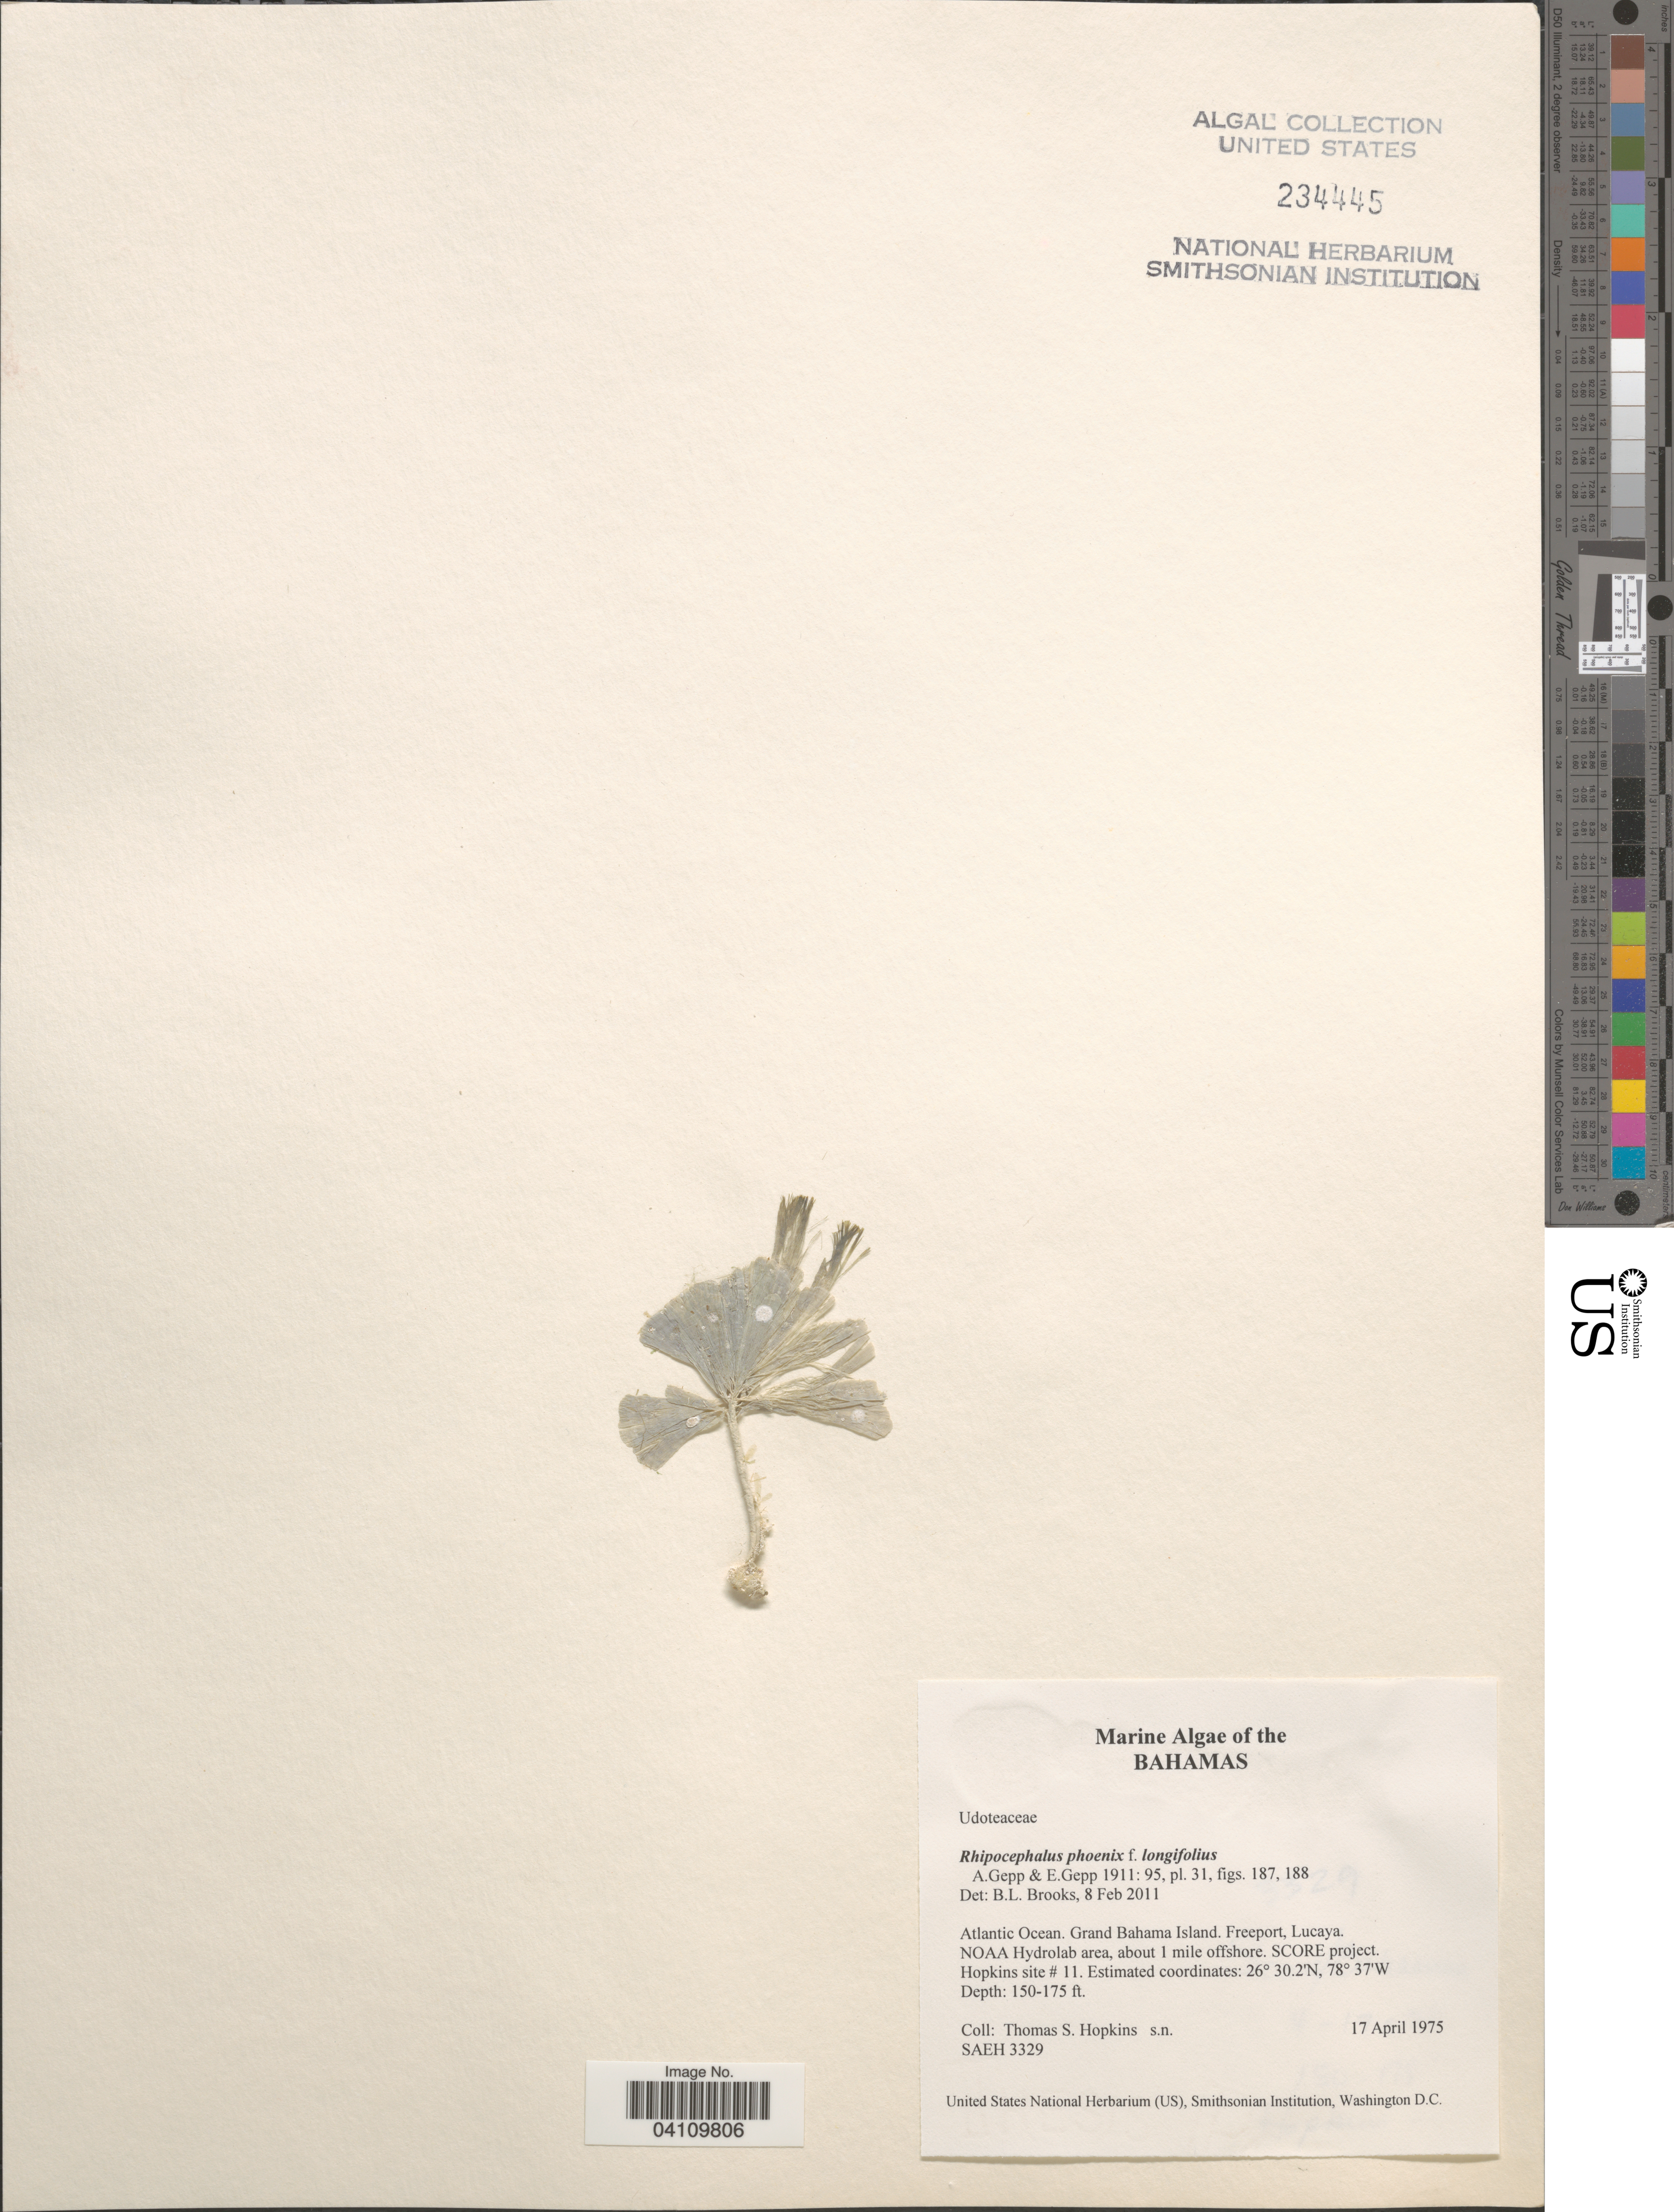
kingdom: Plantae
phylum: Chlorophyta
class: Ulvophyceae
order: Bryopsidales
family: Udoteaceae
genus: Rhipocephalus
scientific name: Rhipocephalus phoenix f. longifolius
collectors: T. Hopkins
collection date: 1975-04-17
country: Bahamas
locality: Atlantic Ocean. Grand Bahama Island. Freeport, Lucaya. NOAA Hydrolab area, about 1 mile offshore. SCORE project. Hopkins site # 11.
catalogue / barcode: US 234445